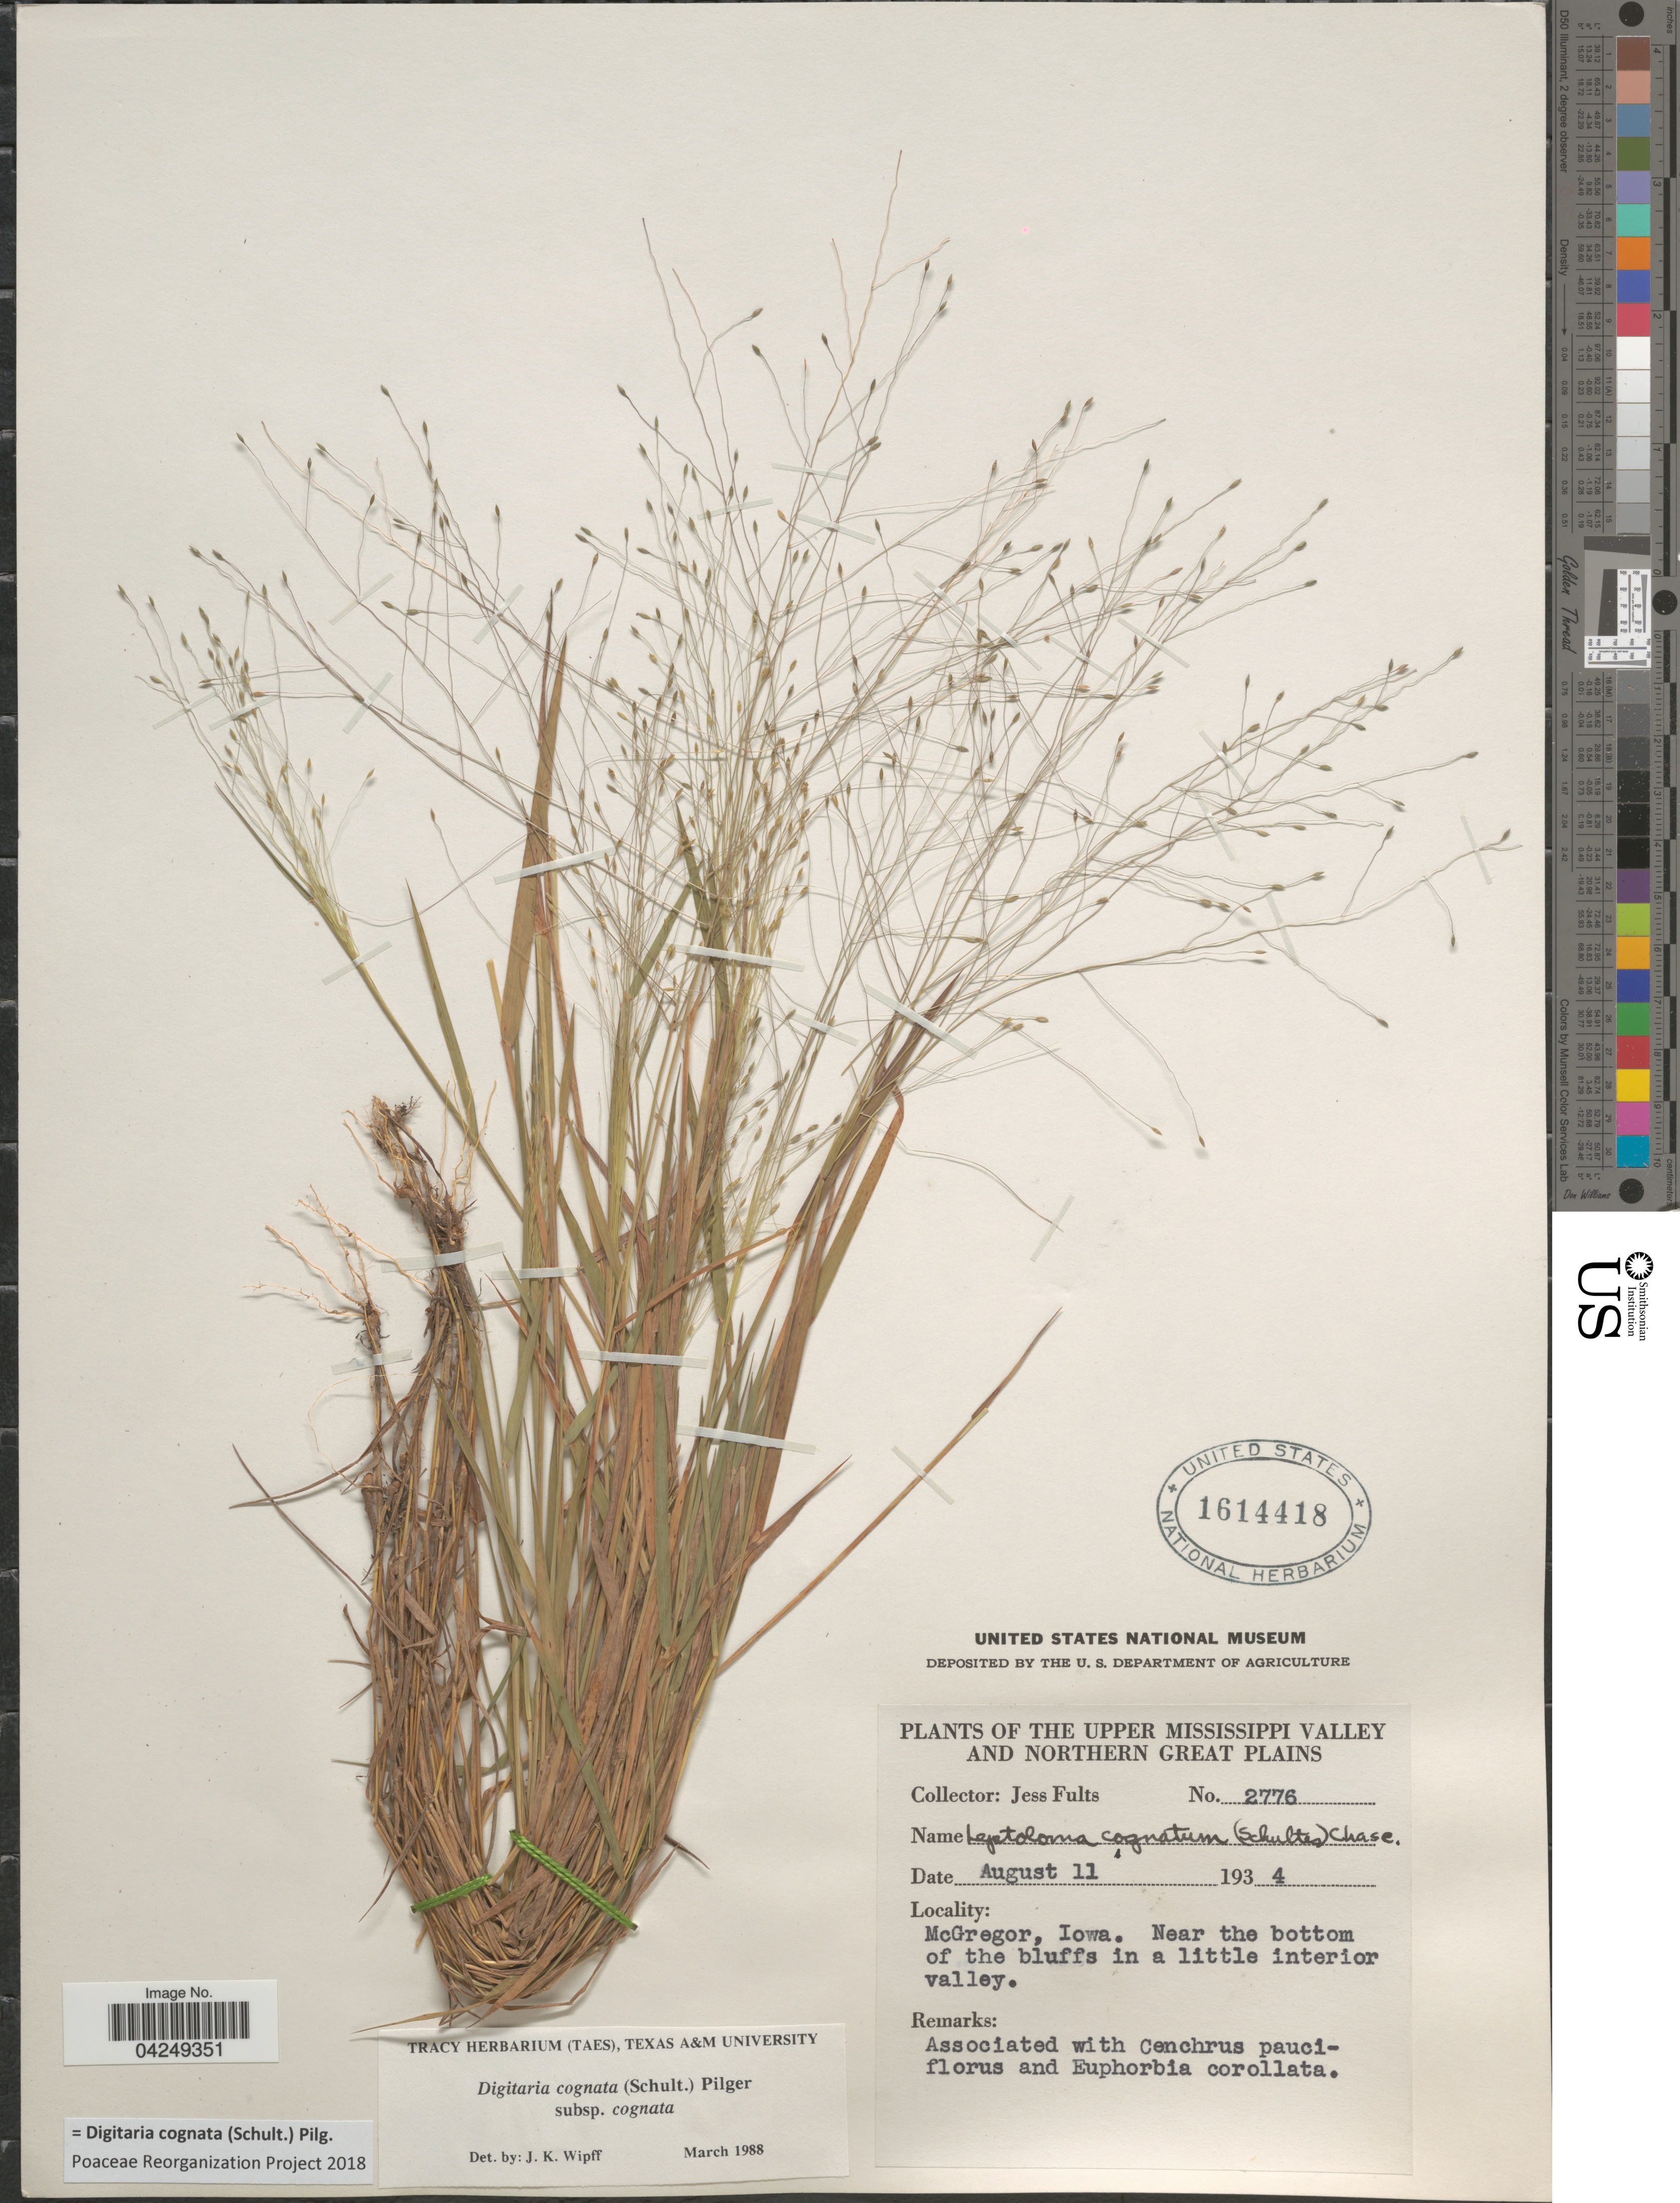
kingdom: Plantae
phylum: Tracheophyta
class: Liliopsida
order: Poales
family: Poaceae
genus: Digitaria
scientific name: Digitaria cognata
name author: (Scult.) Pilg.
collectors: J. Fults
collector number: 2776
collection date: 1934-08-11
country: United States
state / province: Iowa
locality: Upper Mississippi Valley and Northern Great Plains. McGregor. Near the bottom of the bluffs in a little interior valley.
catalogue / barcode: US 1614418